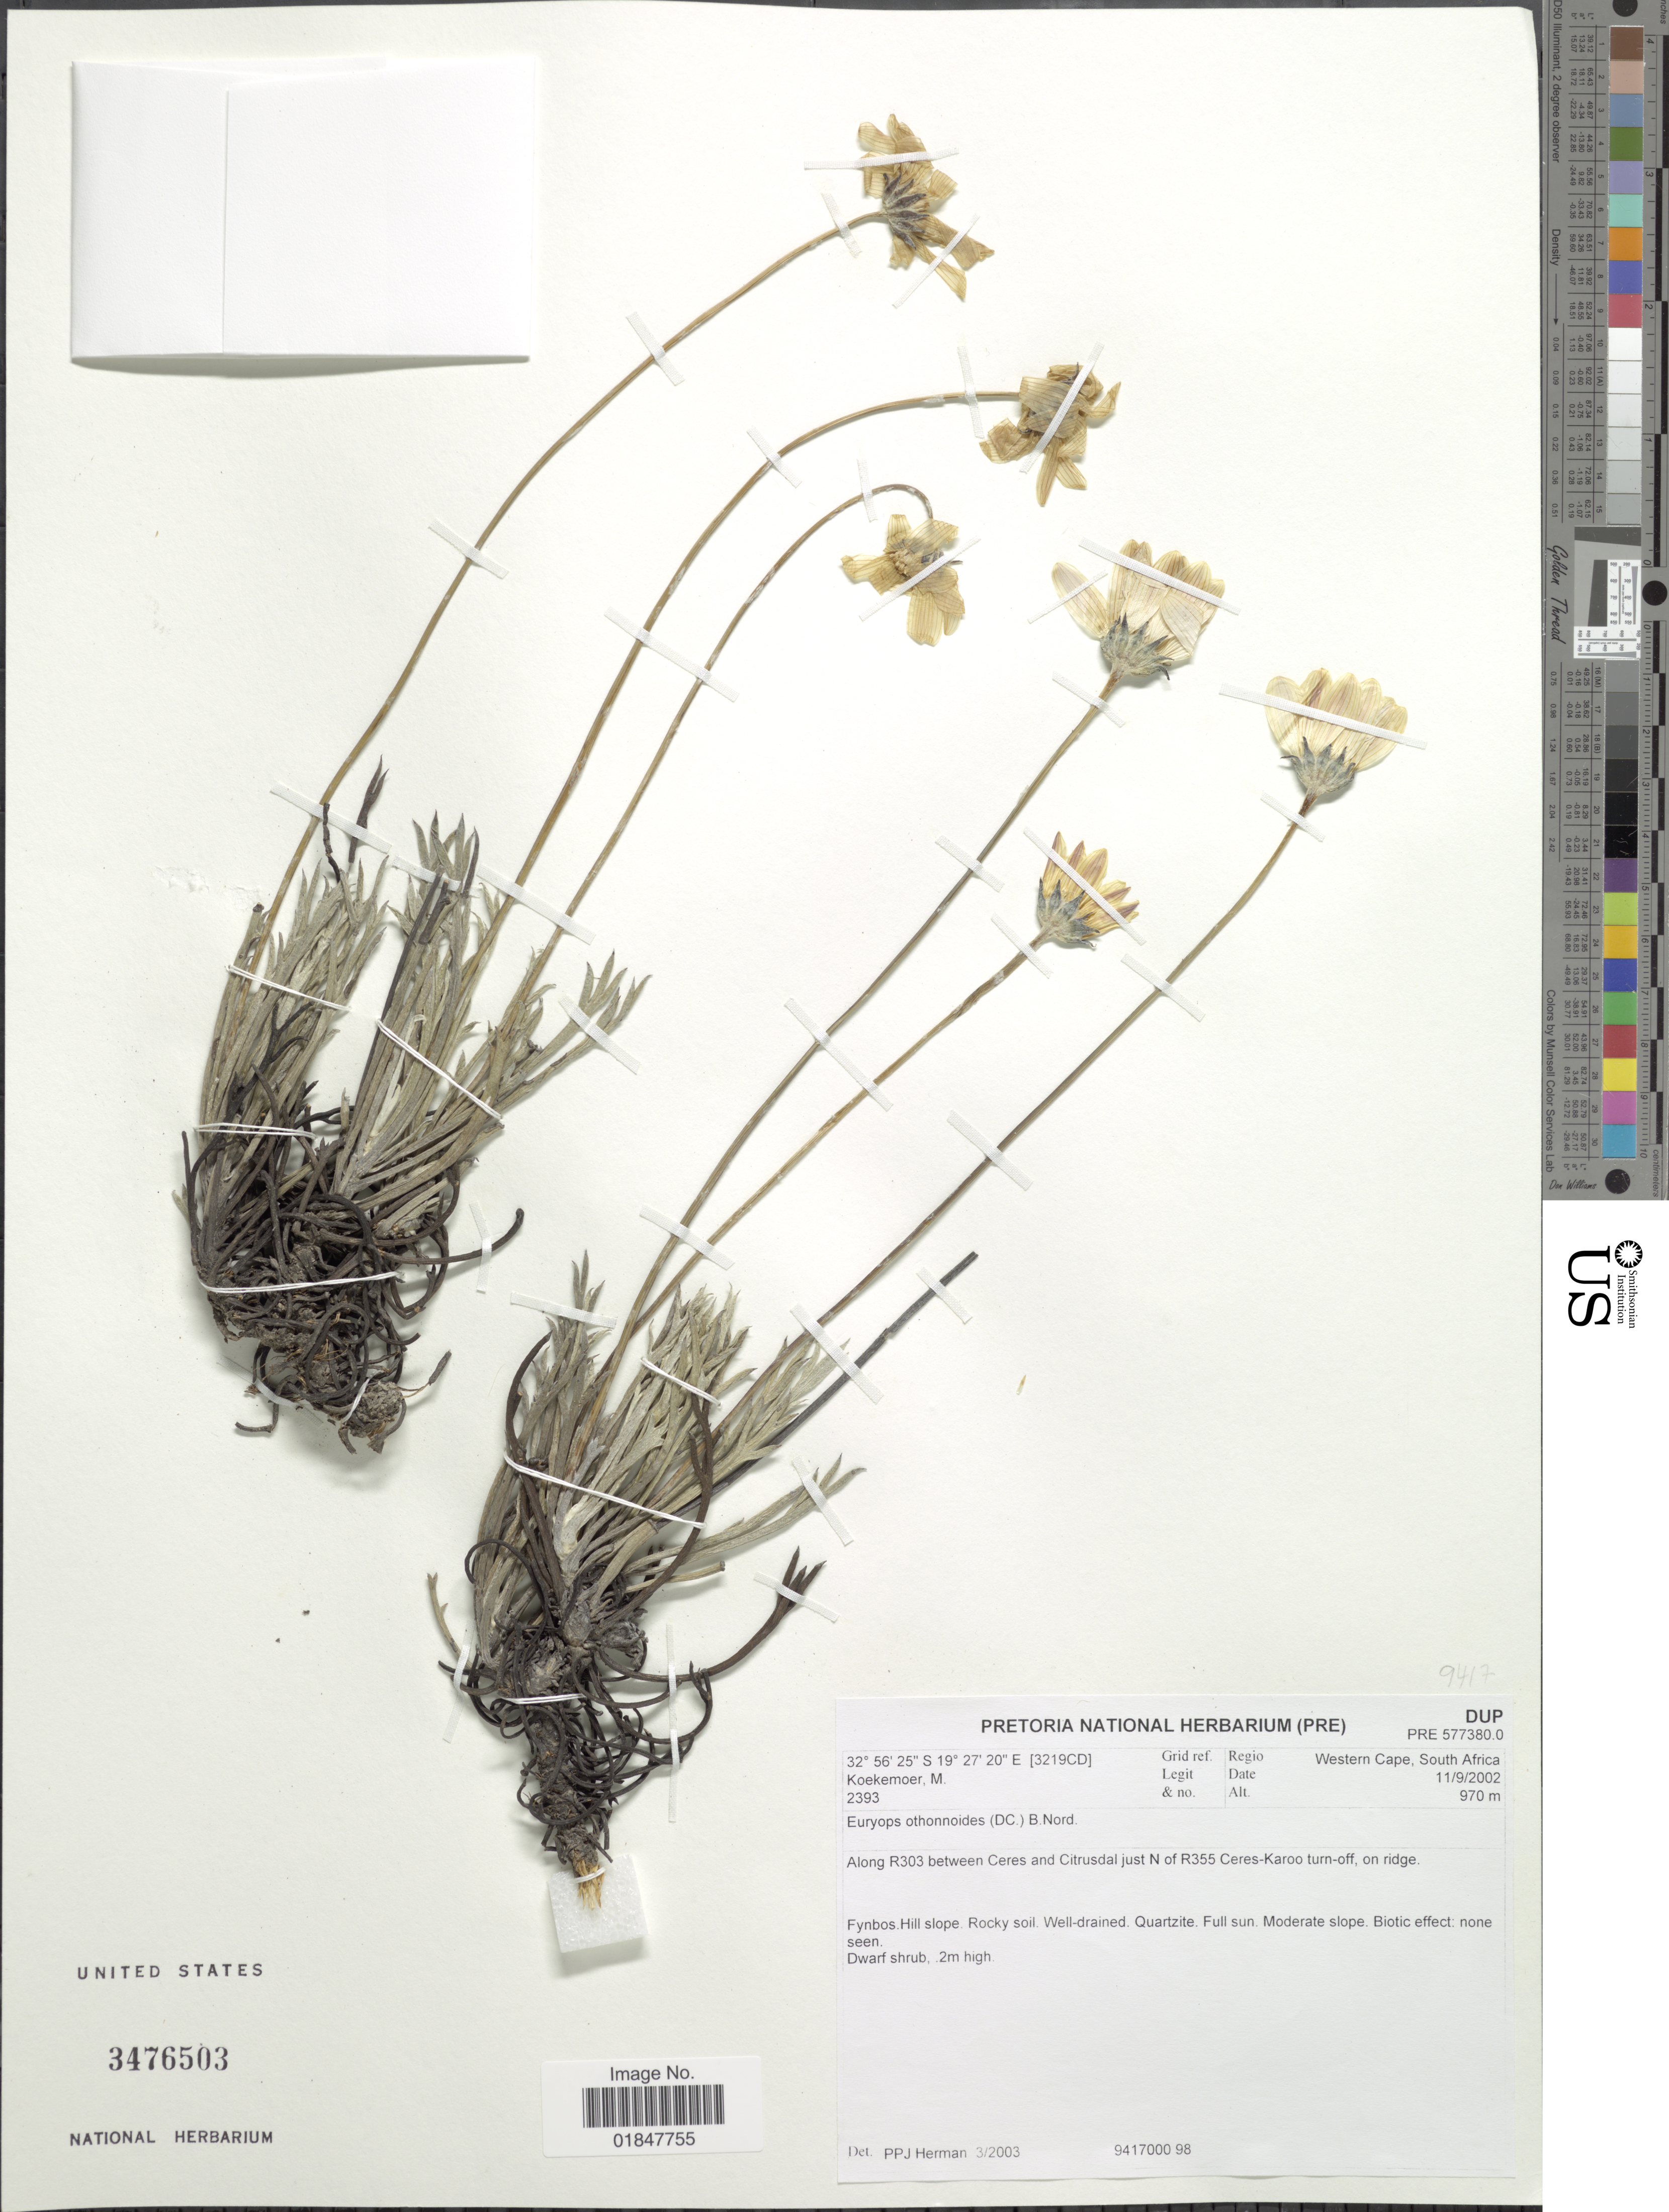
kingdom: Plantae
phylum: Tracheophyta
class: Magnoliopsida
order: Asterales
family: Asteraceae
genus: Euryops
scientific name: Euryops othonnoides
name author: (DC.) B. Nord.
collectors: M. Koekemoer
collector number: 2393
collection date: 2002-09-11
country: South Africa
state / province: Western Cape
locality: Along R303 between Ceres and Citrusdal just N of R355 Ceres-Karoo turn-off, on ridge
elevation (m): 970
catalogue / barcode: US 3476503